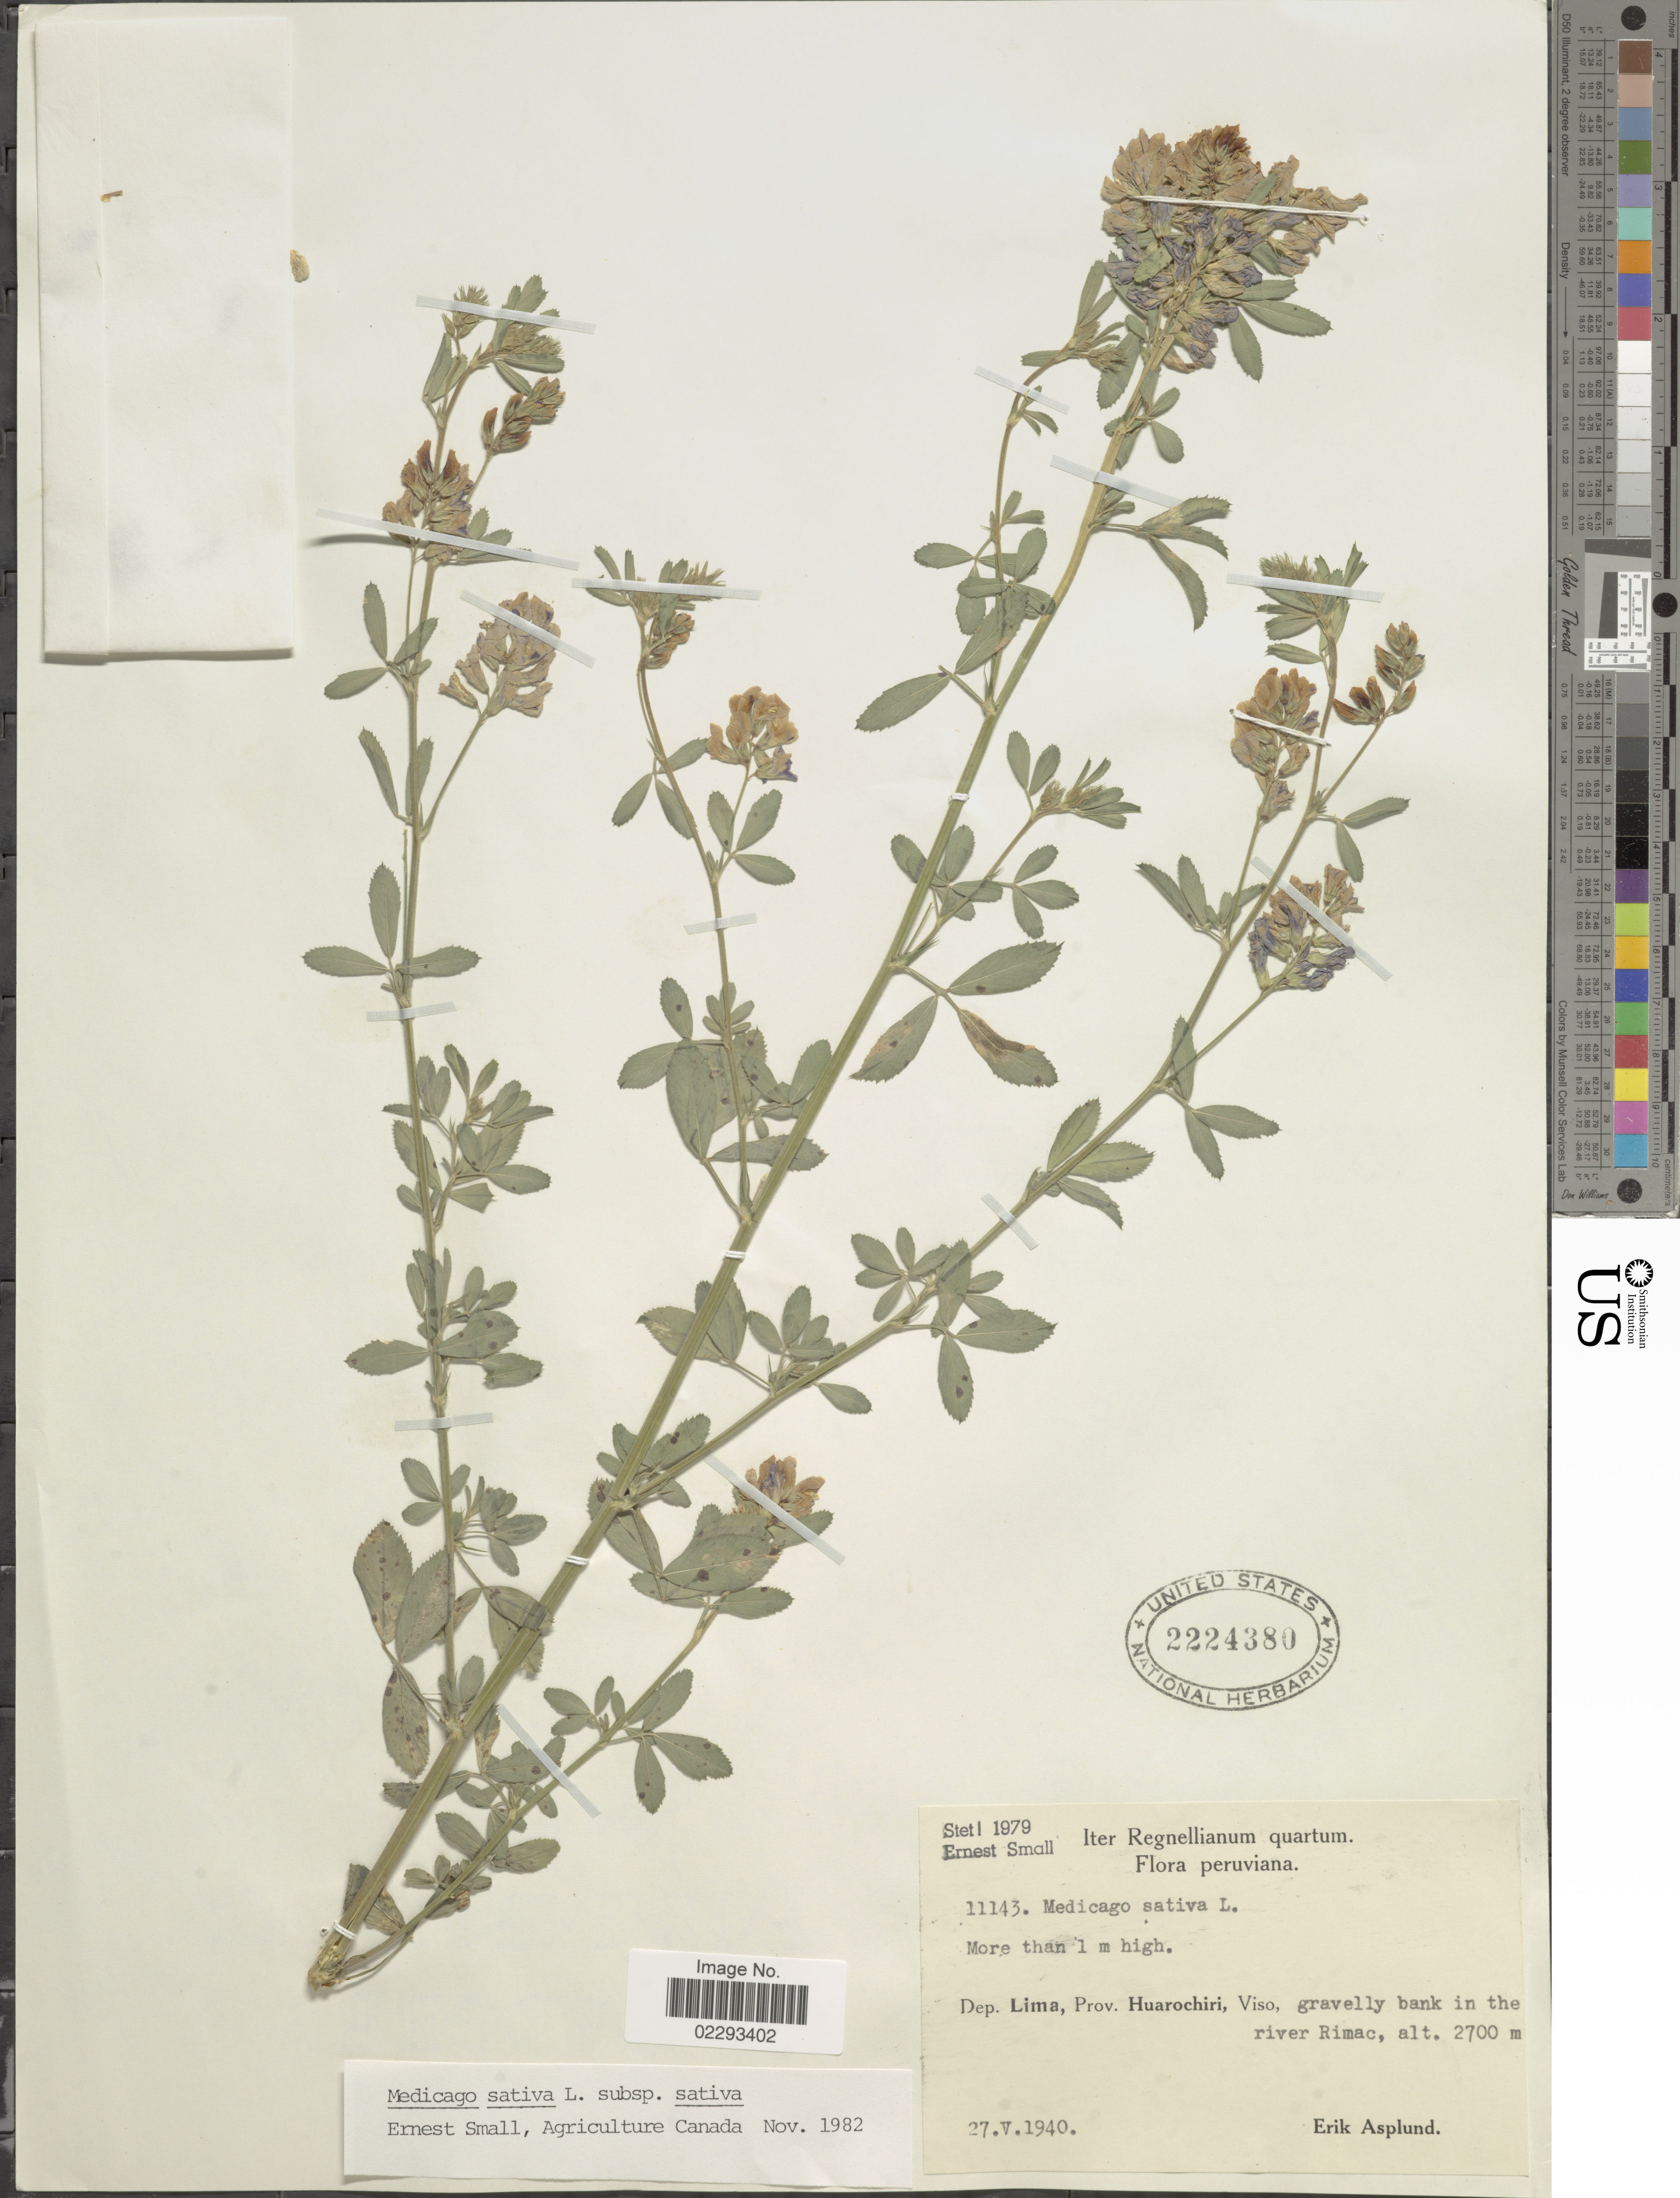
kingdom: Plantae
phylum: Tracheophyta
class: Magnoliopsida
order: Fabales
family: Fabaceae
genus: Medicago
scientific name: Medicago sativa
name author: L.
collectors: E. Asplund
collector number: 11143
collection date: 1940-05-27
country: Peru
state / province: Lima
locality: Prov. Huarochiri, Viso, gravelly bank in the river Rimac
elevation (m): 2700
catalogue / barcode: US 2224380